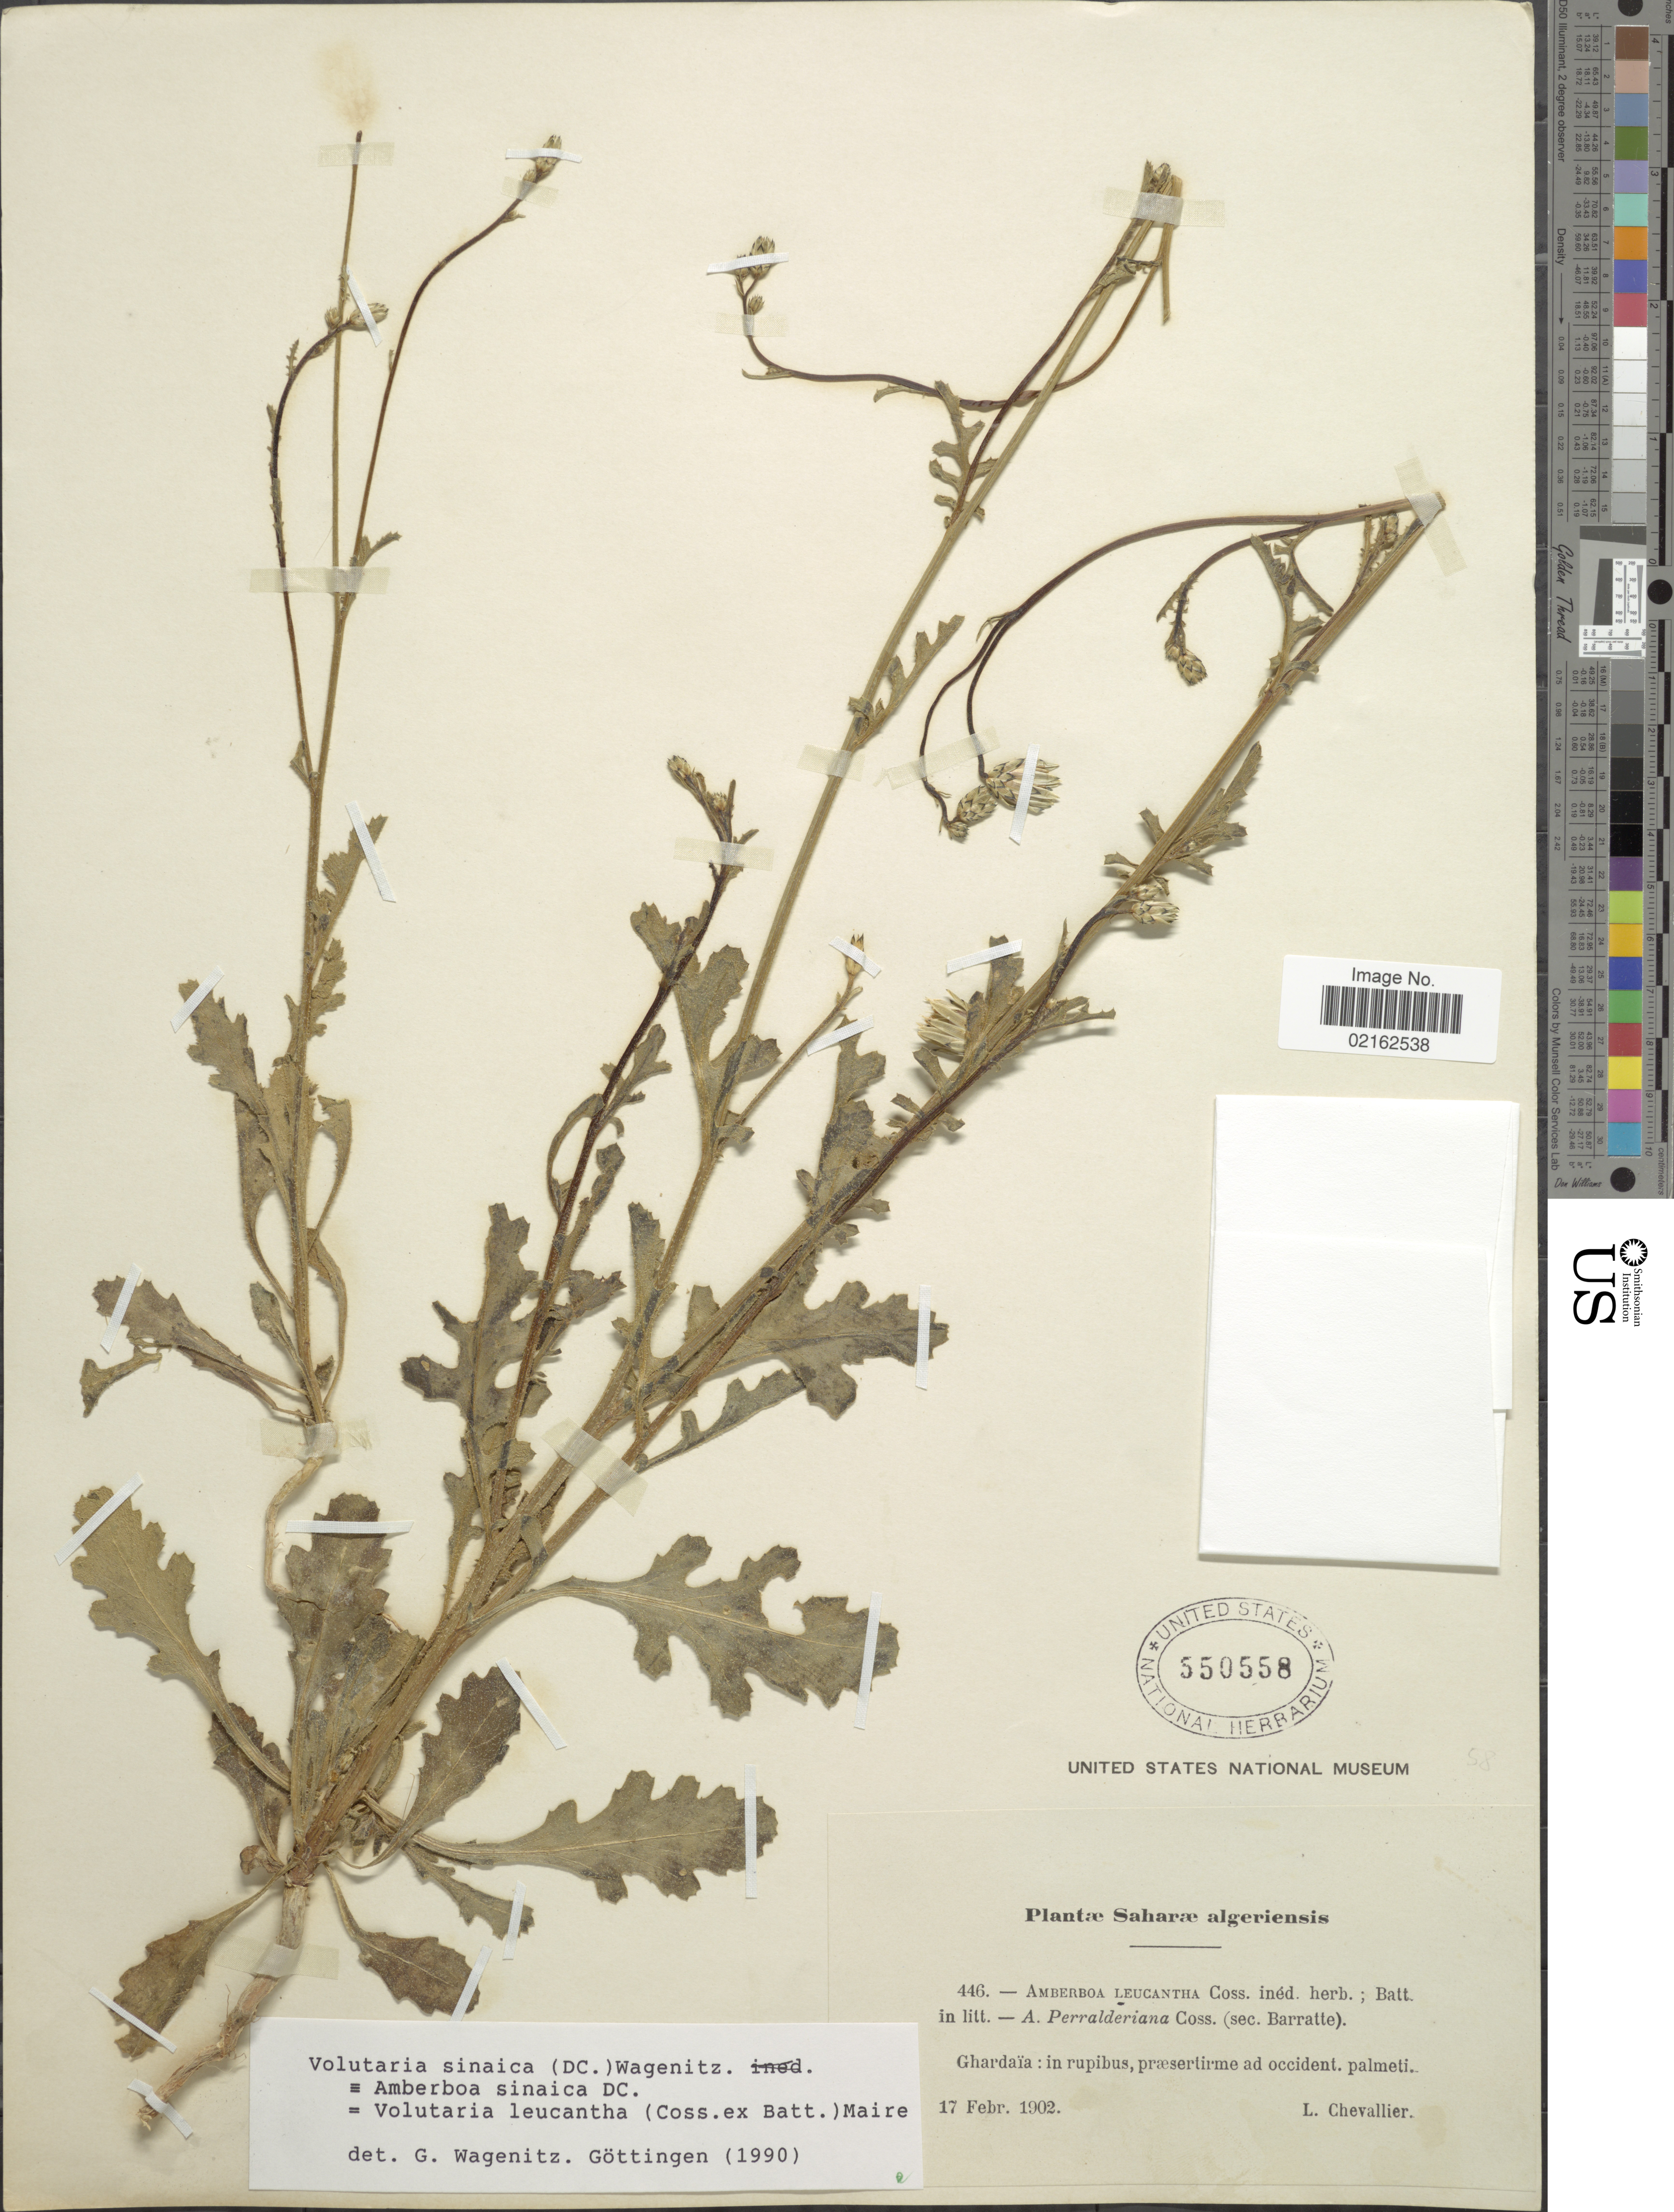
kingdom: Plantae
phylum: Tracheophyta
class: Magnoliopsida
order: Asterales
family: Asteraceae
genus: Volutaria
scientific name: Volutaria sinaica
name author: (DC.) Wagenitz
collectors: L. Chevallier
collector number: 446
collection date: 1902-02-17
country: Algeria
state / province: Ghardaïa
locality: Saharae algeriensis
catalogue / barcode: US 550558